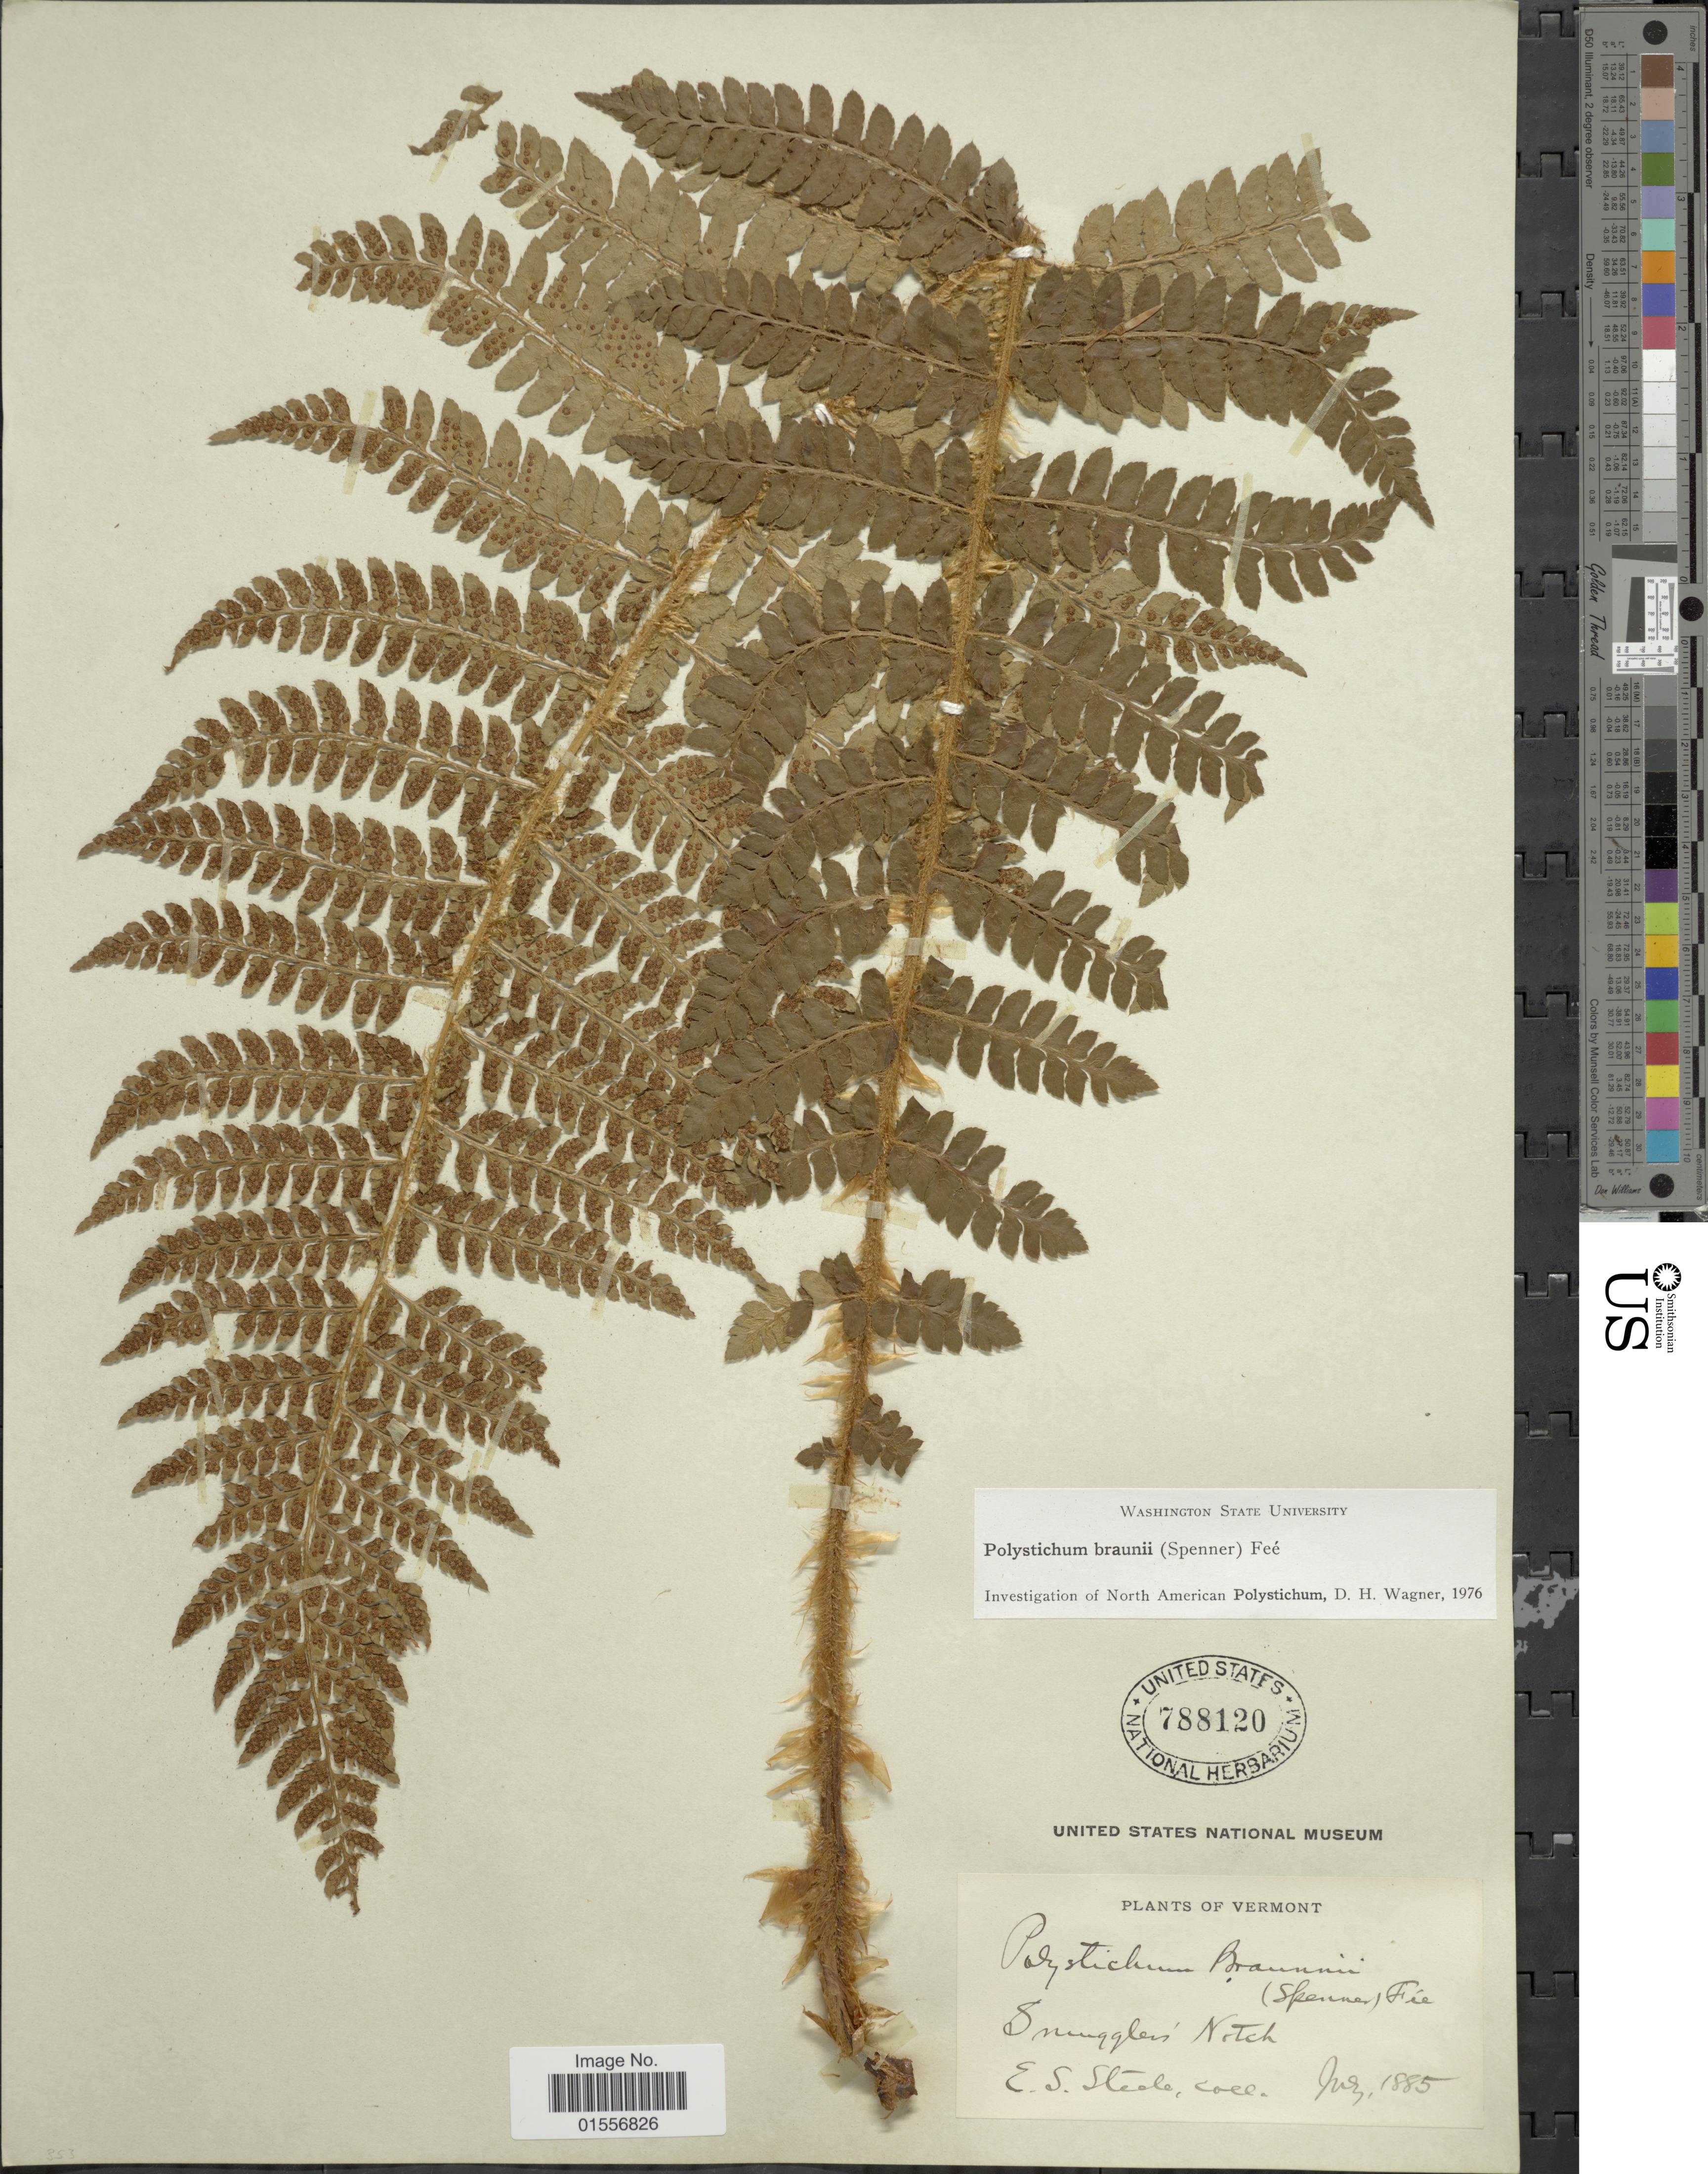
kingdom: Plantae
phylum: Tracheophyta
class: Polypodiopsida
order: Polypodiales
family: Dryopteridaceae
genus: Polystichum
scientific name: Polystichum braunii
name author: (Spenn.) Fée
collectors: E. Steele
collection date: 1885-07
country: United States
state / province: Vermont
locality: Smuggler's Notch.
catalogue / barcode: US 788120